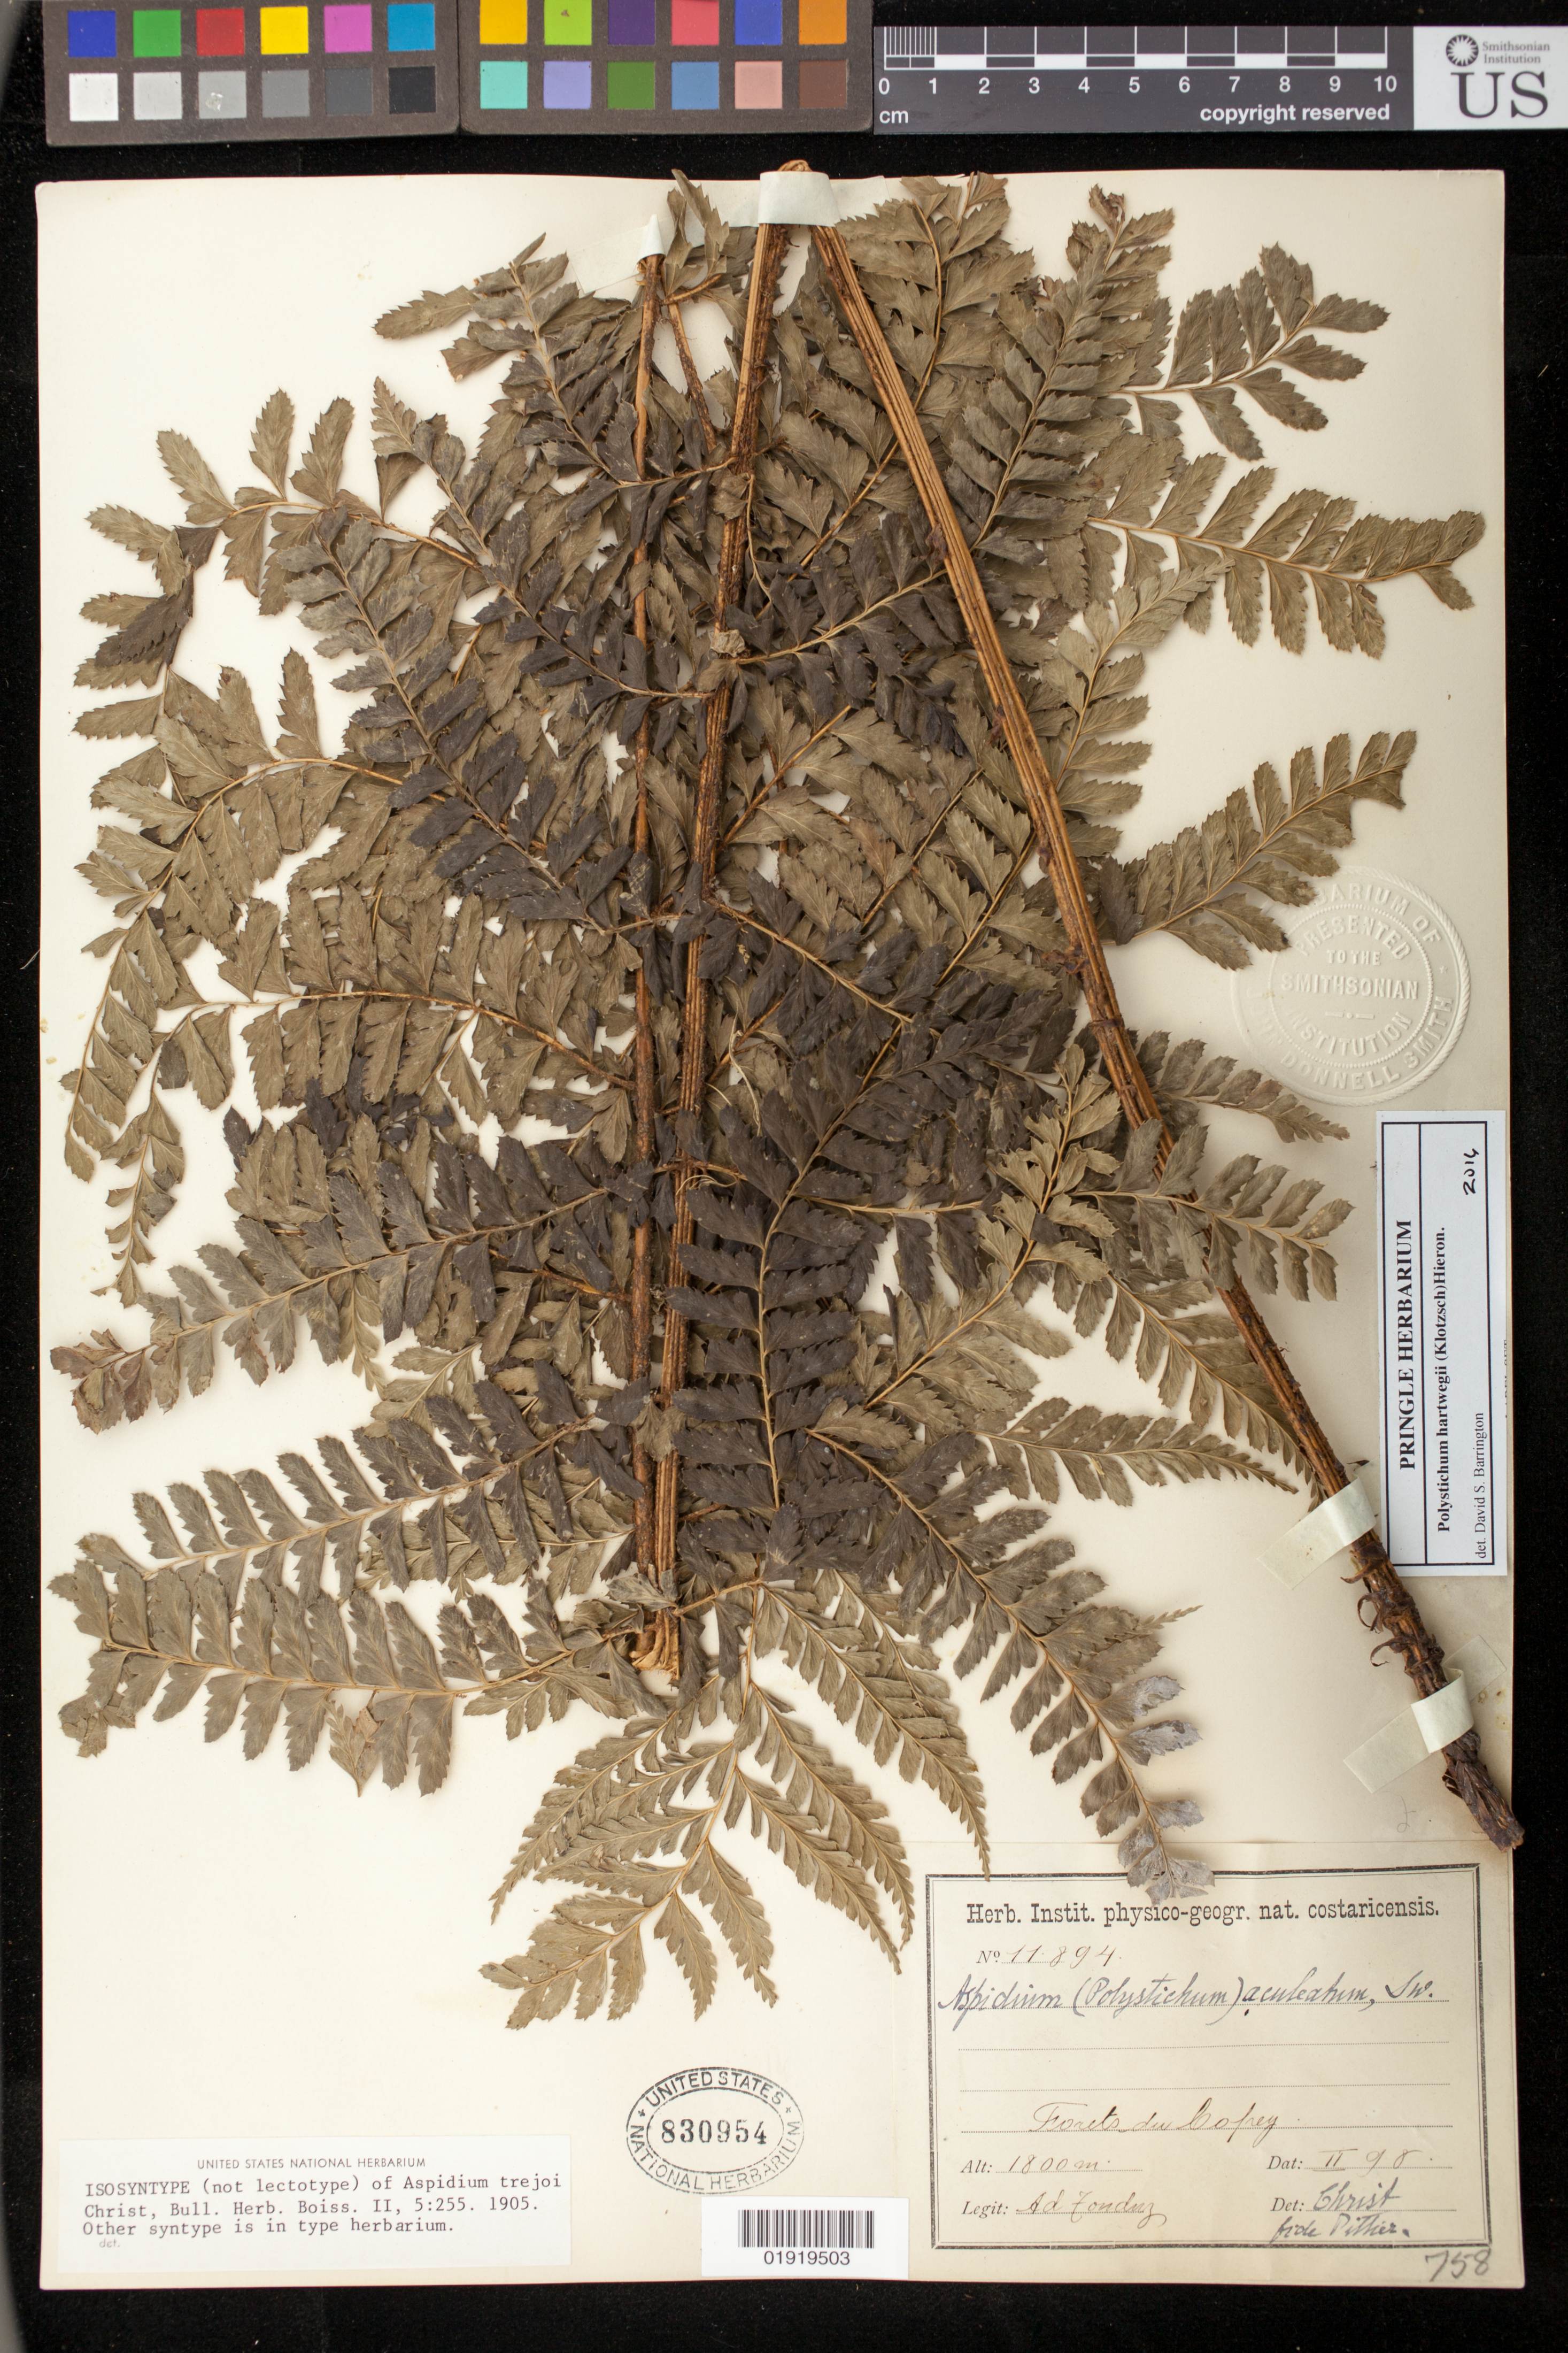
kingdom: Plantae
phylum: Tracheophyta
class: Polypodiopsida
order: Polypodiales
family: Tectariaceae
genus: Aspidium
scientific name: Aspidium trejoi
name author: Christ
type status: Isosyntype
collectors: A. Tonduz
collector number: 11894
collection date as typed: Feb 1898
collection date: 1898-02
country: Costa Rica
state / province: San José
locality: Forets du Copey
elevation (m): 1800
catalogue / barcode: US 830954